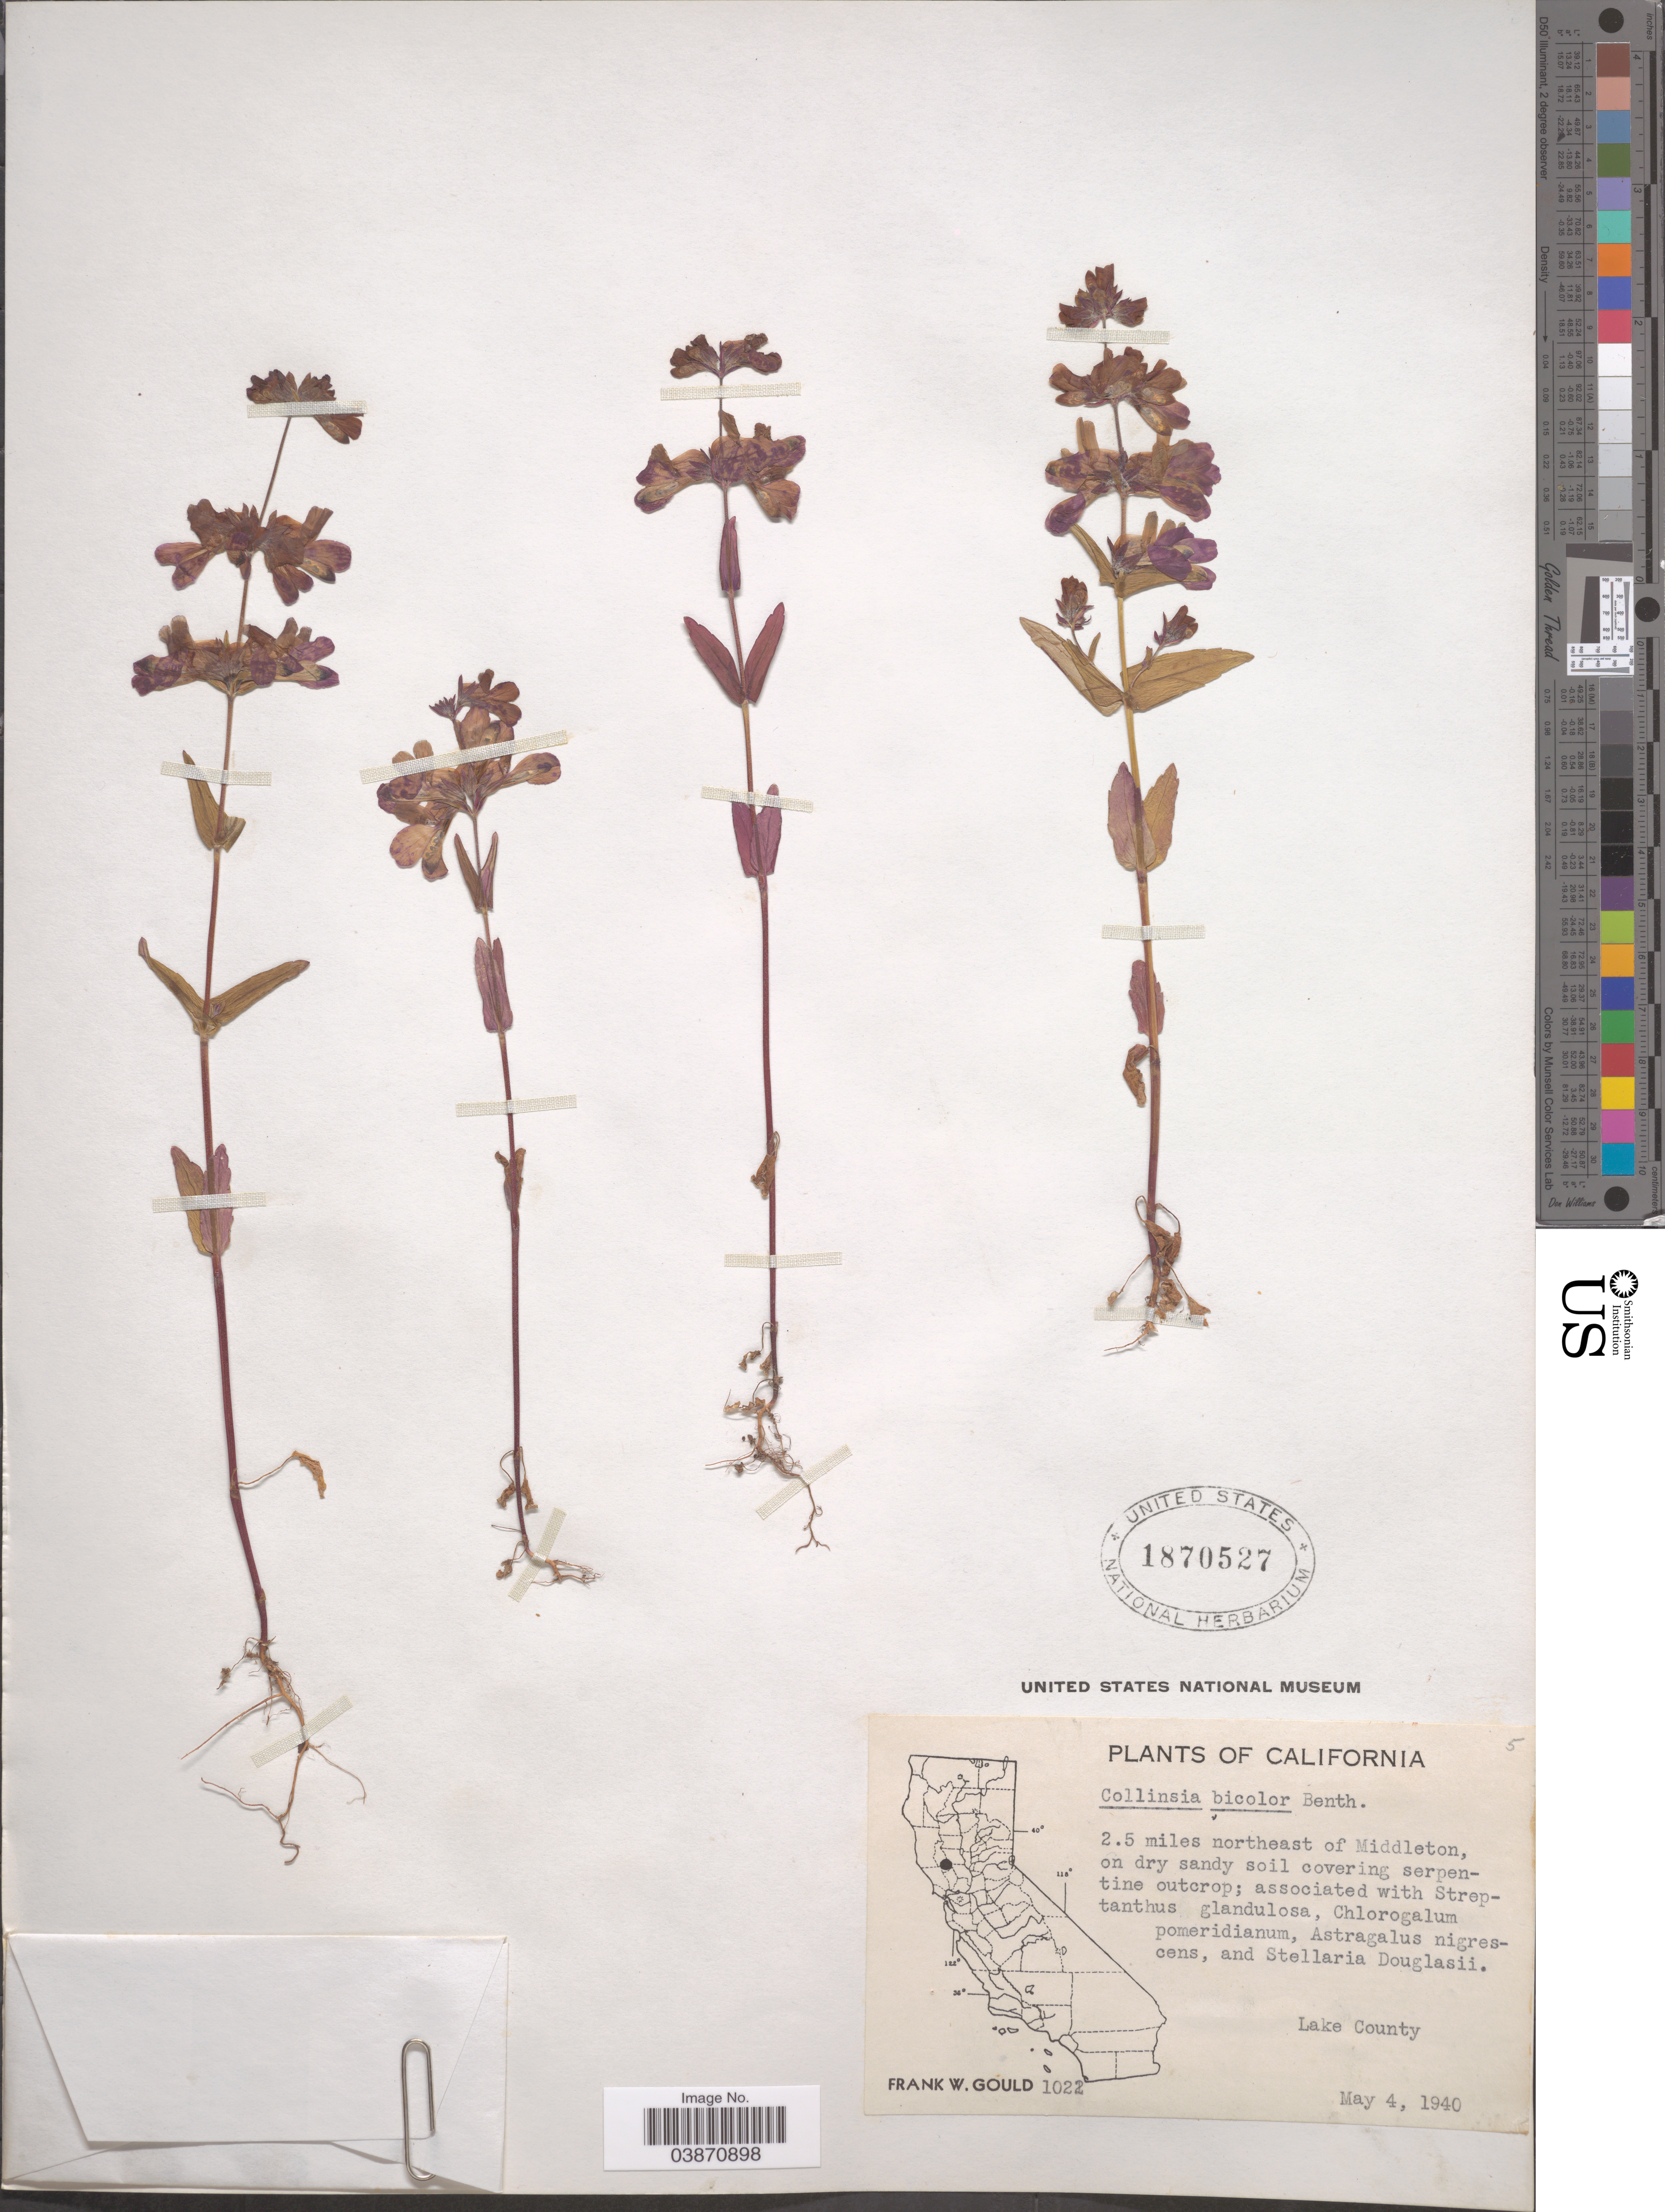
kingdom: Plantae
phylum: Tracheophyta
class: Magnoliopsida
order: Lamiales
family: Plantaginaceae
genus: Collinsia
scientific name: Collinsia bicolor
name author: Raf.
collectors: F. W. Gould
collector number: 1022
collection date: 1940-05-04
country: United States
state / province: California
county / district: Lake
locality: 2.5 miles northeast of Middleton. Lake County.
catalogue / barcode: US 1870527